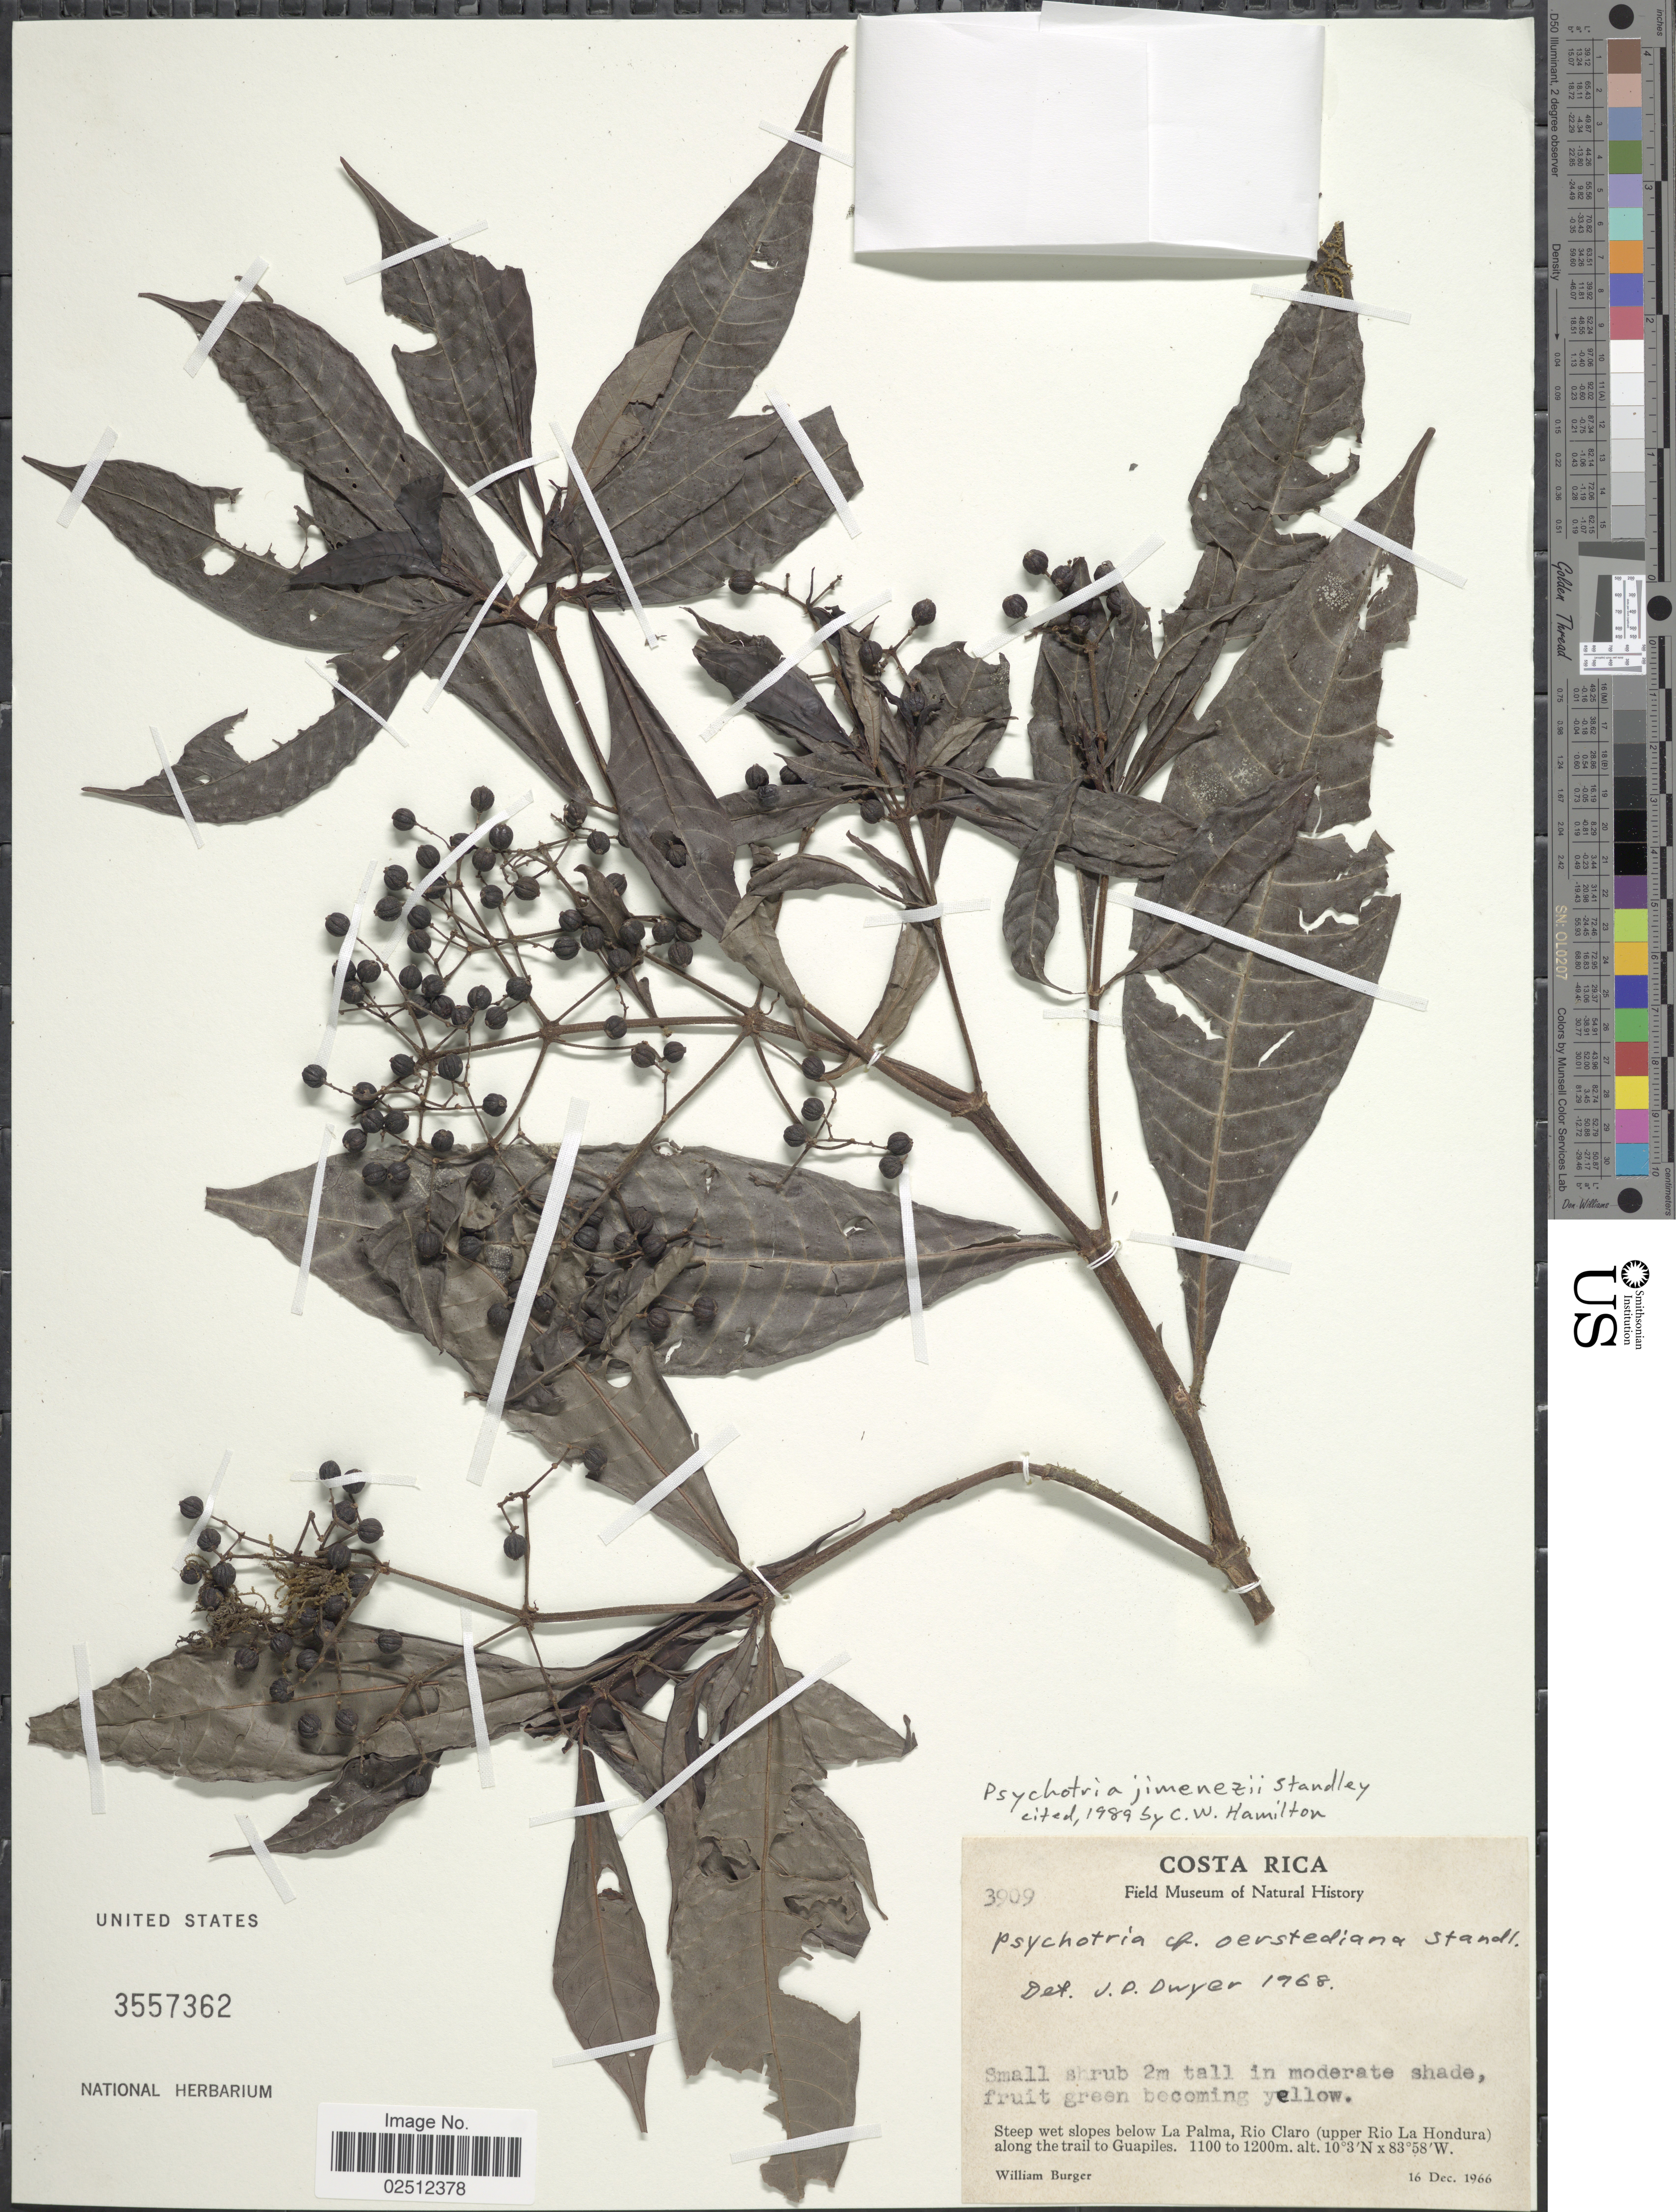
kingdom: Plantae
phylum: Tracheophyta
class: Magnoliopsida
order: Gentianales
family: Rubiaceae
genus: Psychotria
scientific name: Psychotria jimenezii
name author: Standl.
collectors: W. Burger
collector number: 3909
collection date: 1966-12-16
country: Costa Rica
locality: Steep wet slopes below La Palma, Rio Claro (upper Rio La Hondura) along the trail to Guapiles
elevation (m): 1100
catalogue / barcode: US 3557362